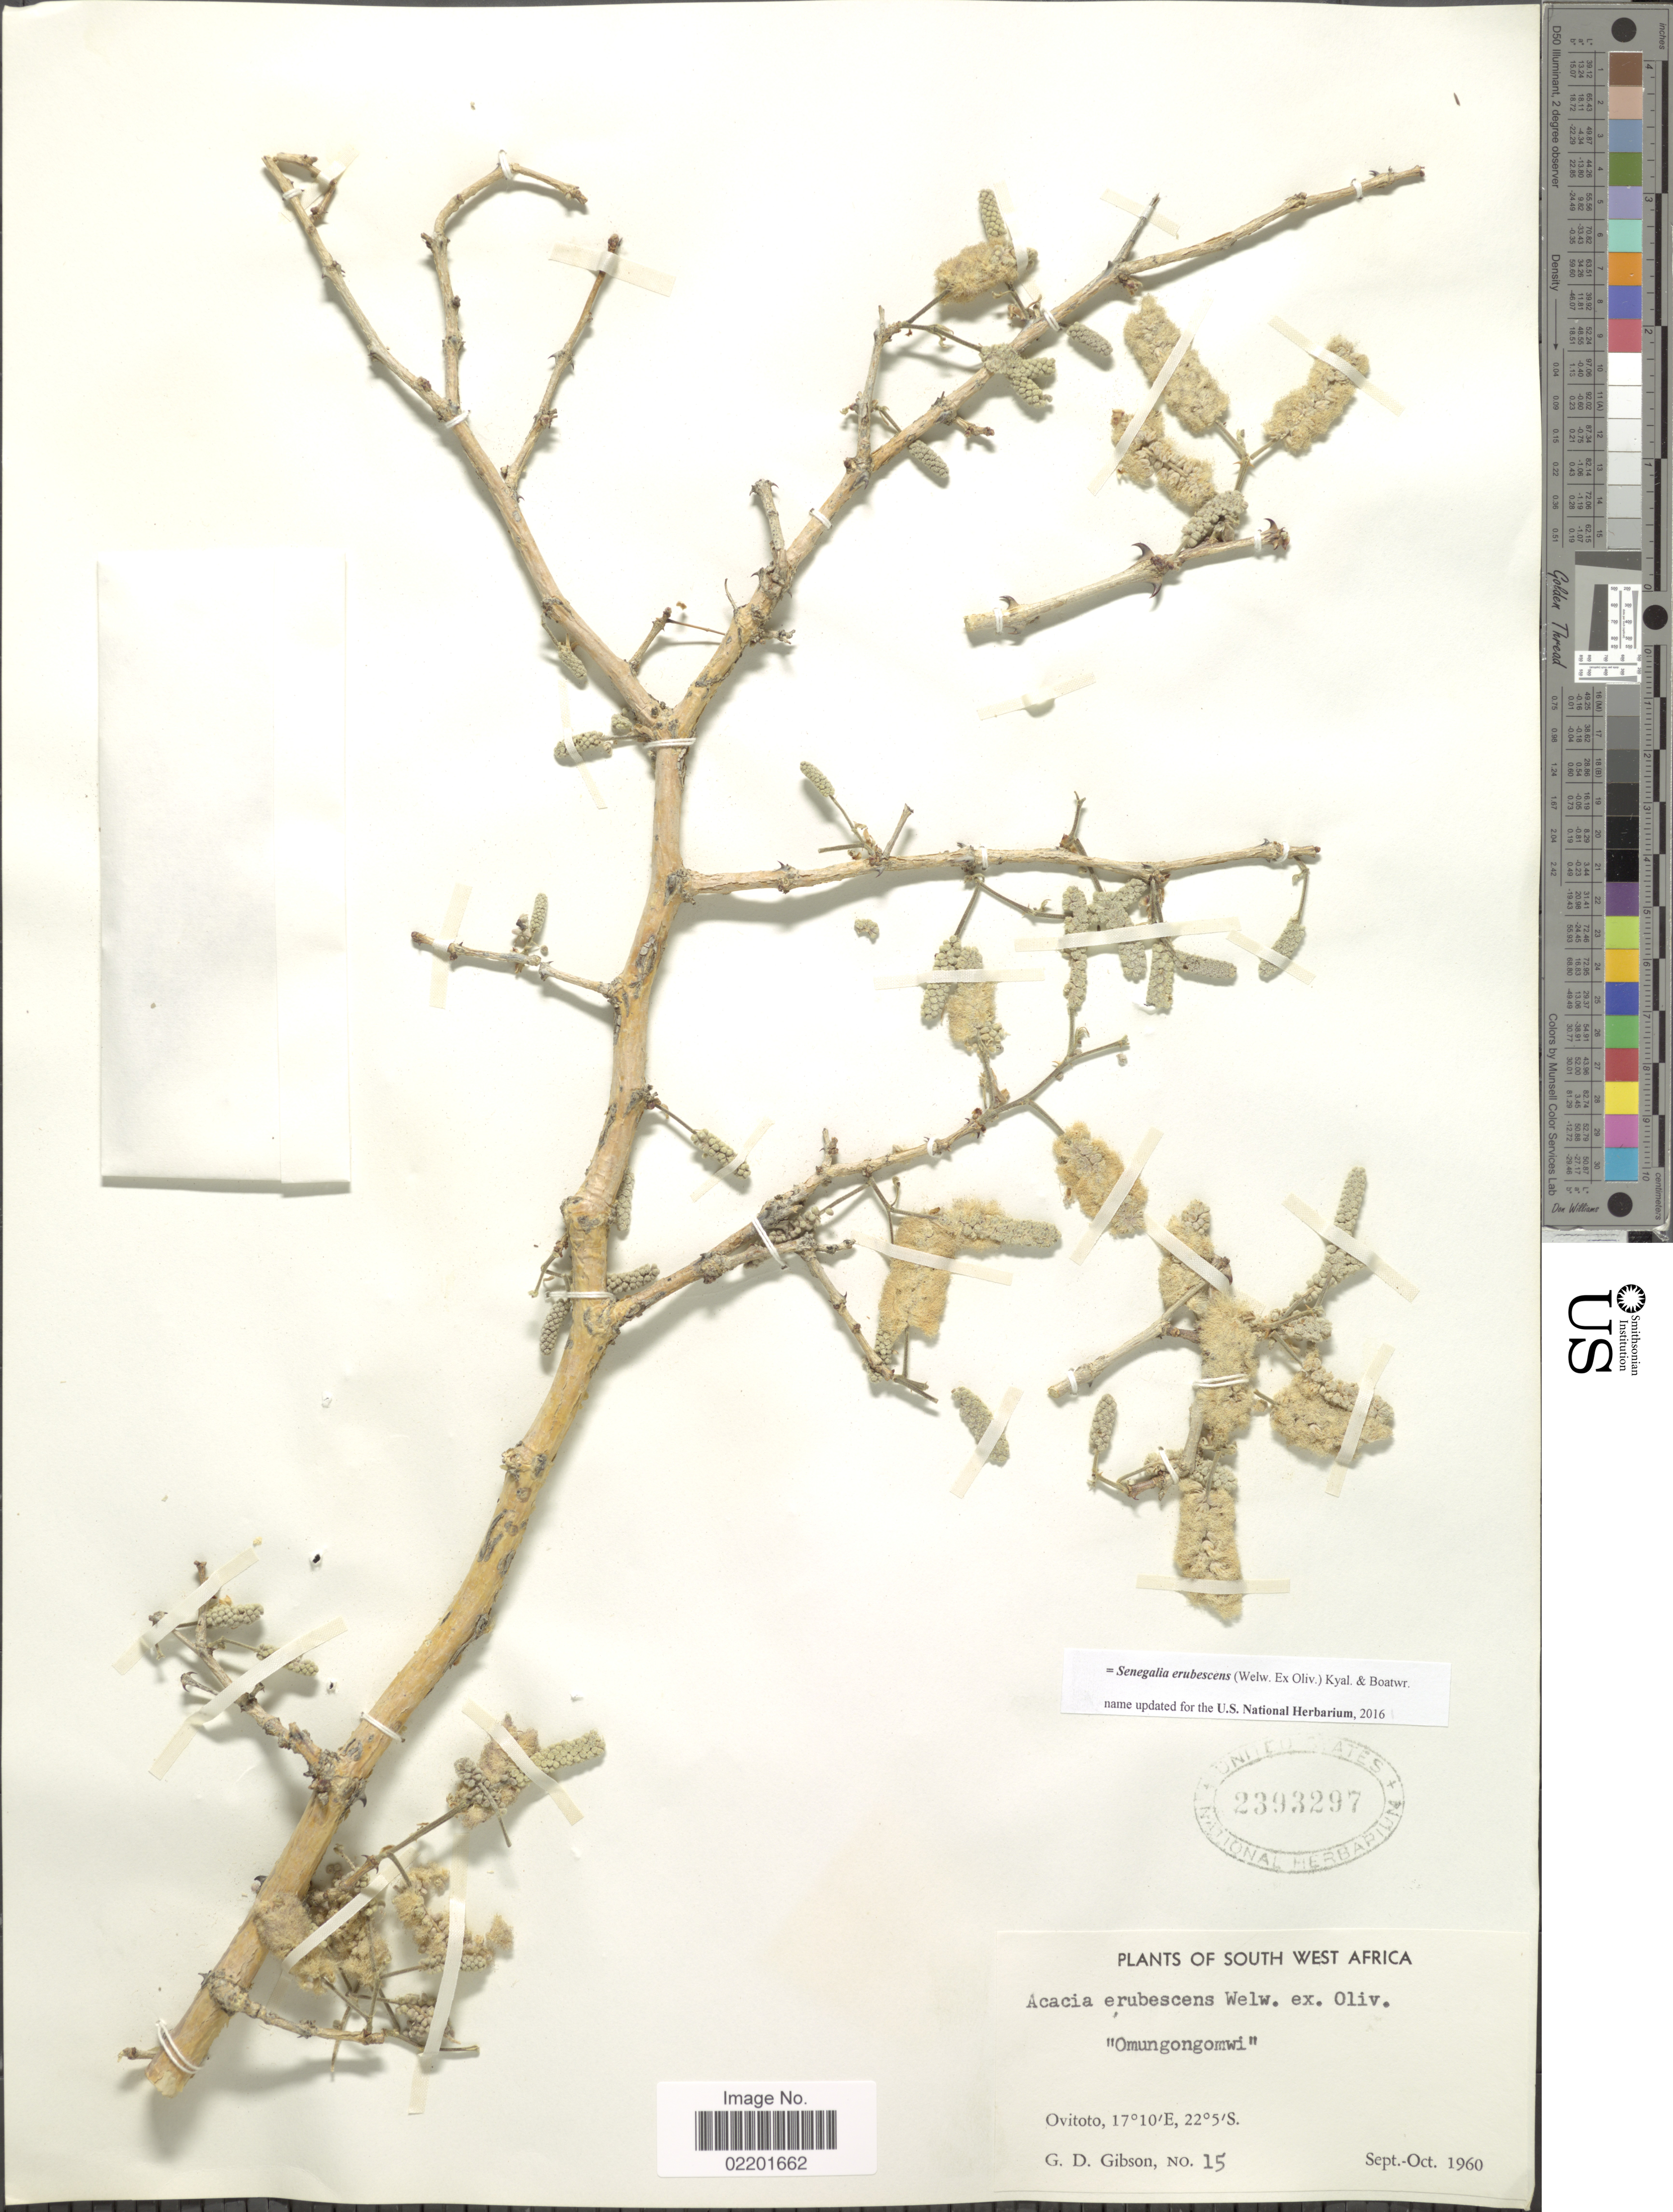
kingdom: Plantae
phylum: Tracheophyta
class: Magnoliopsida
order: Fabales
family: Fabaceae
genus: Senegalia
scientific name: Senegalia erubescens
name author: (Welw. ex Oliv.) Kyal. & Boatwr.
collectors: G. D. Gibson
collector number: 15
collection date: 1960-09/1960-10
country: Namibia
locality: South West Africa, Ovitoto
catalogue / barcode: US 2393297